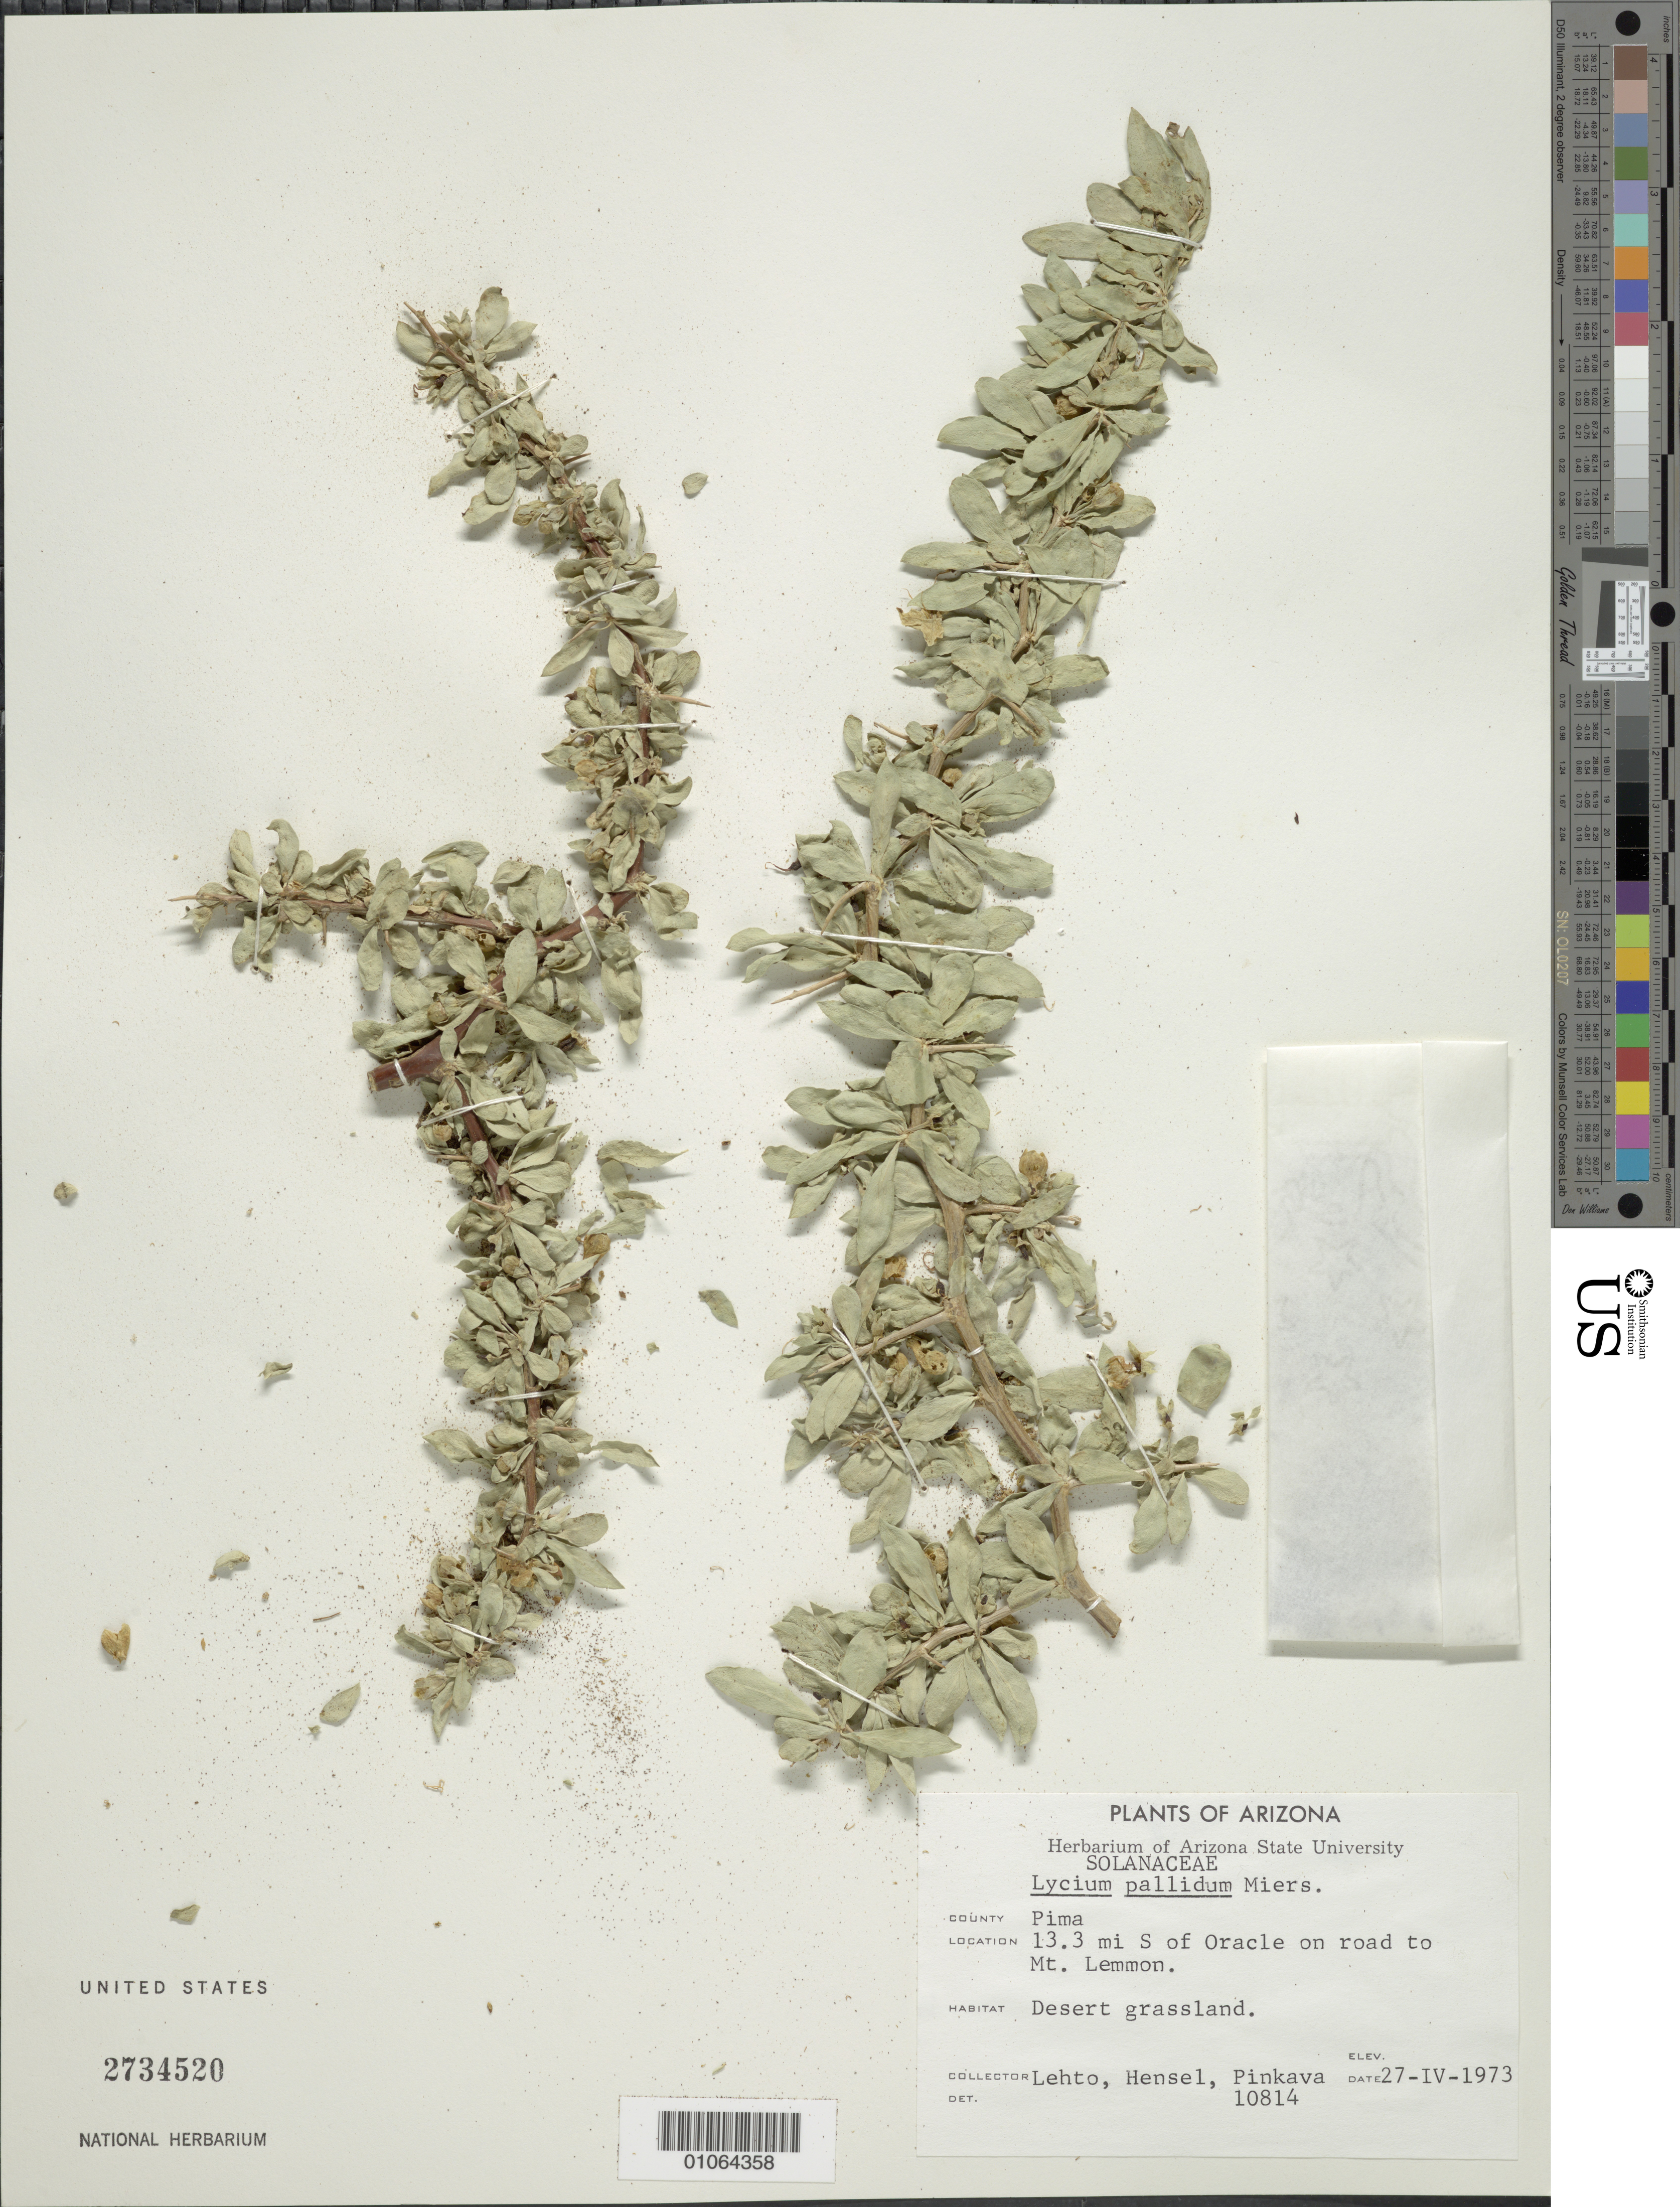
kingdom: Plantae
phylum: Tracheophyta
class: Magnoliopsida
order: Solanales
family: Solanaceae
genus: Lycium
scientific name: Lycium pallidum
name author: Miers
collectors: -. Lehto, -. Hensel & -. Pinkava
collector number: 10814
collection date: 1973-04-27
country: United States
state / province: Arizona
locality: County Pima, 13.3 mi S of Oracle on road to Mt. Lemmon.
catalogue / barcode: US 2734520